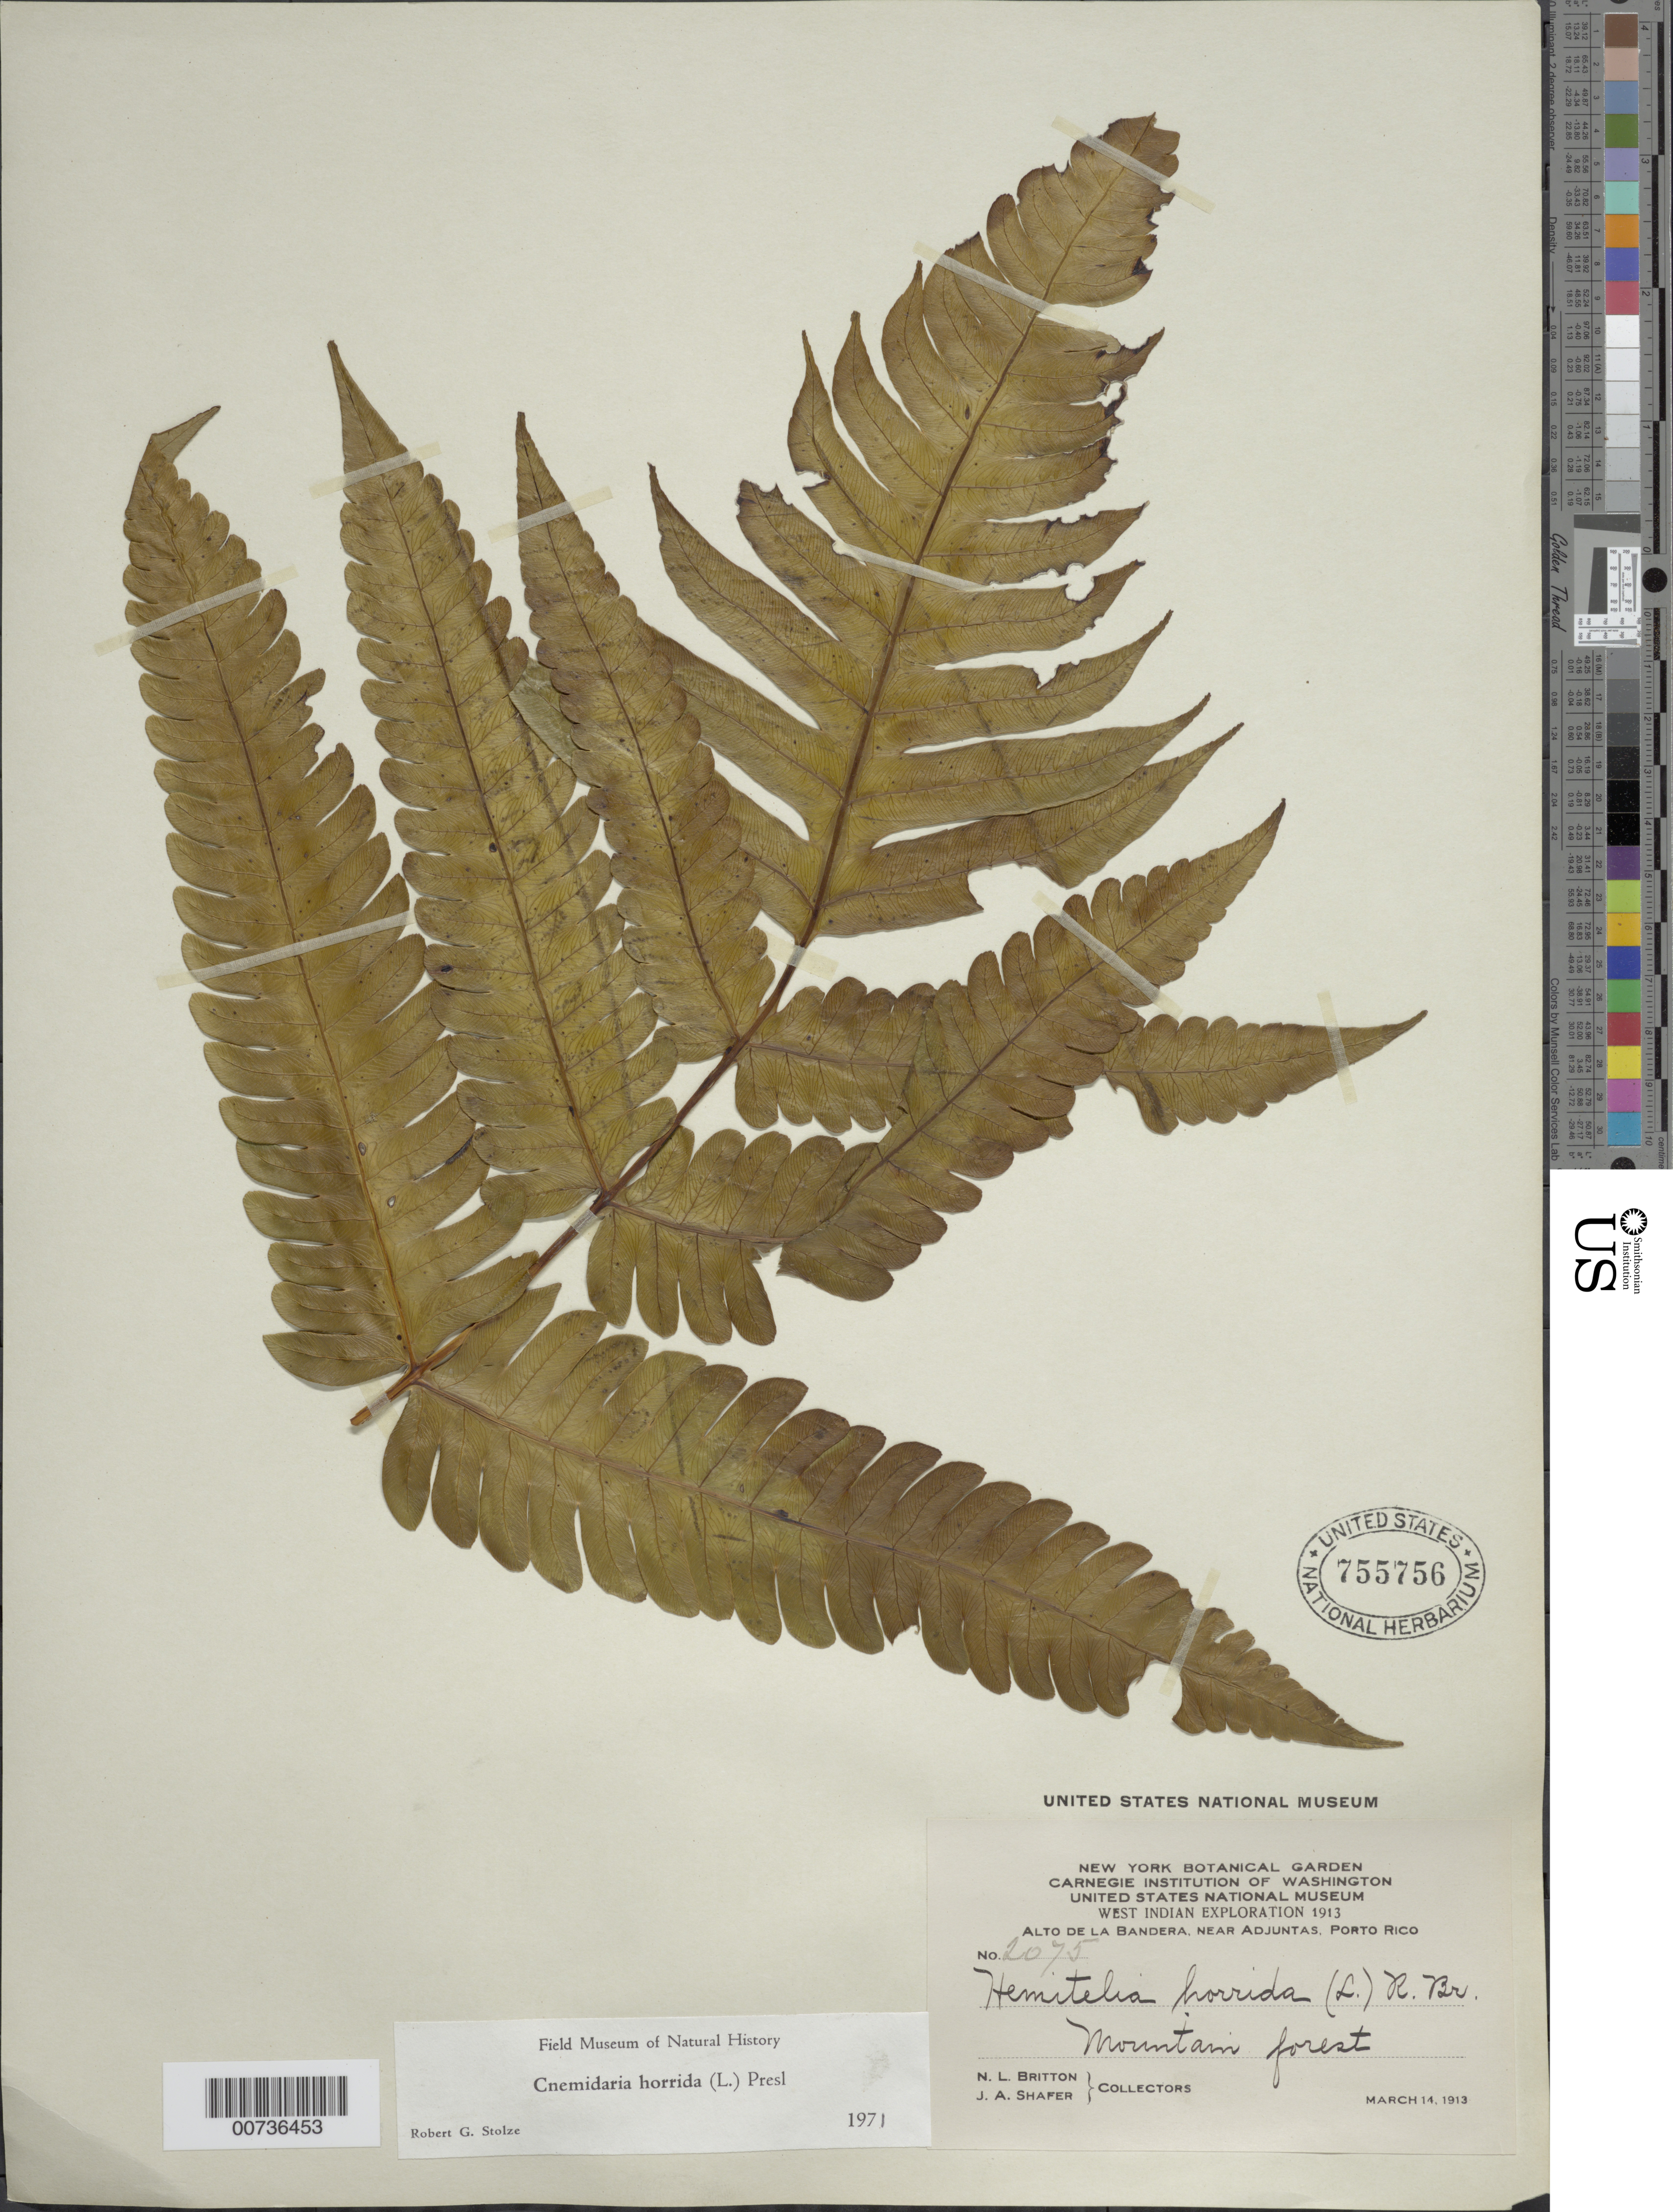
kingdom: Plantae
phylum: Tracheophyta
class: Polypodiopsida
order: Cyatheales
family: Cyatheaceae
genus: Cyathea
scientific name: Cyathea horrida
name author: (L.) Sm.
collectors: N. Britton & J. A. Shafer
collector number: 2075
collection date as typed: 14 Mar 1913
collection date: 1913-03-14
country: Puerto Rico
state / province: Adjuntas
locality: Alto de La Bandera, near Adjuntas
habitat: Mountain forest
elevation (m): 700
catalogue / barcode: US 755756